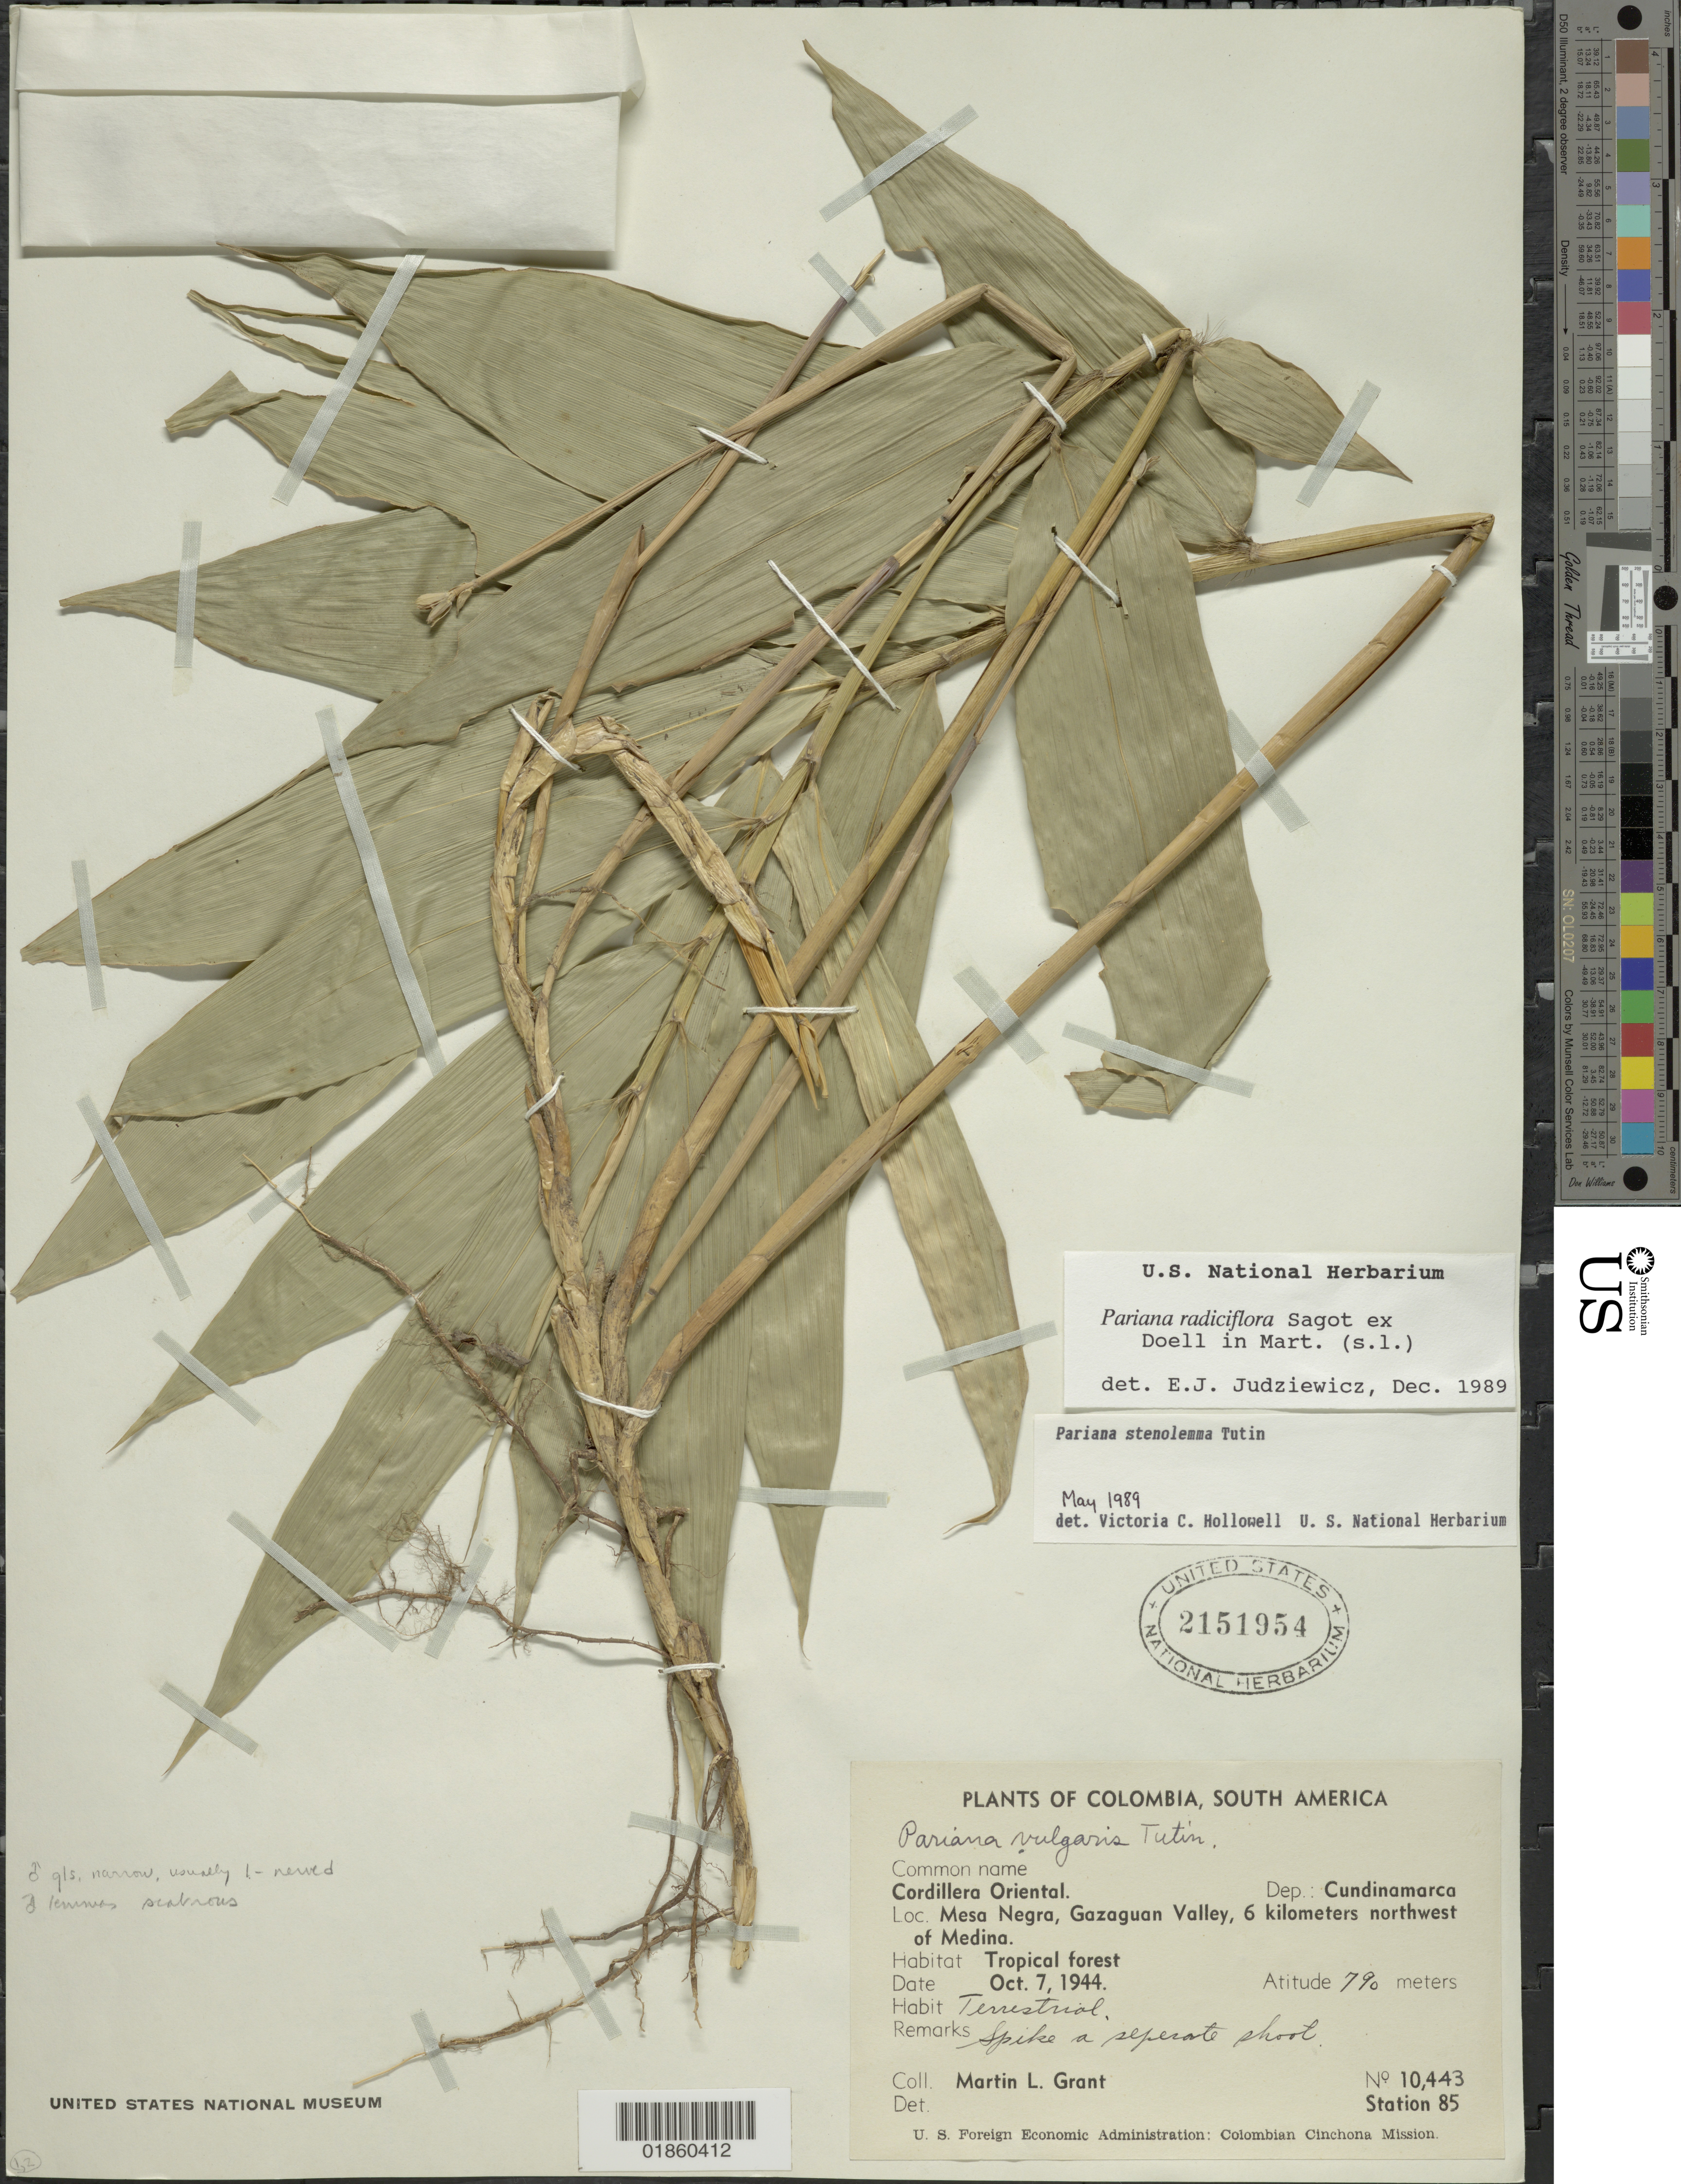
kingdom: Plantae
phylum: Tracheophyta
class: Liliopsida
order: Poales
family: Poaceae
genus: Pariana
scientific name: Pariana radiciflora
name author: Sagot ex Döll in Mart.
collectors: M. L. Grant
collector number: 10443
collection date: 1944-10-07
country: Colombia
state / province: Cundinamarca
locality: Colombia, South America, Cordillera Oriental, Dep.: Cundinamarca, Loc. Mesa Negra, Gazaguan Valley, 6 kilometers northwest of Medina.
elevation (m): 790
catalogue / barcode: US 2151954